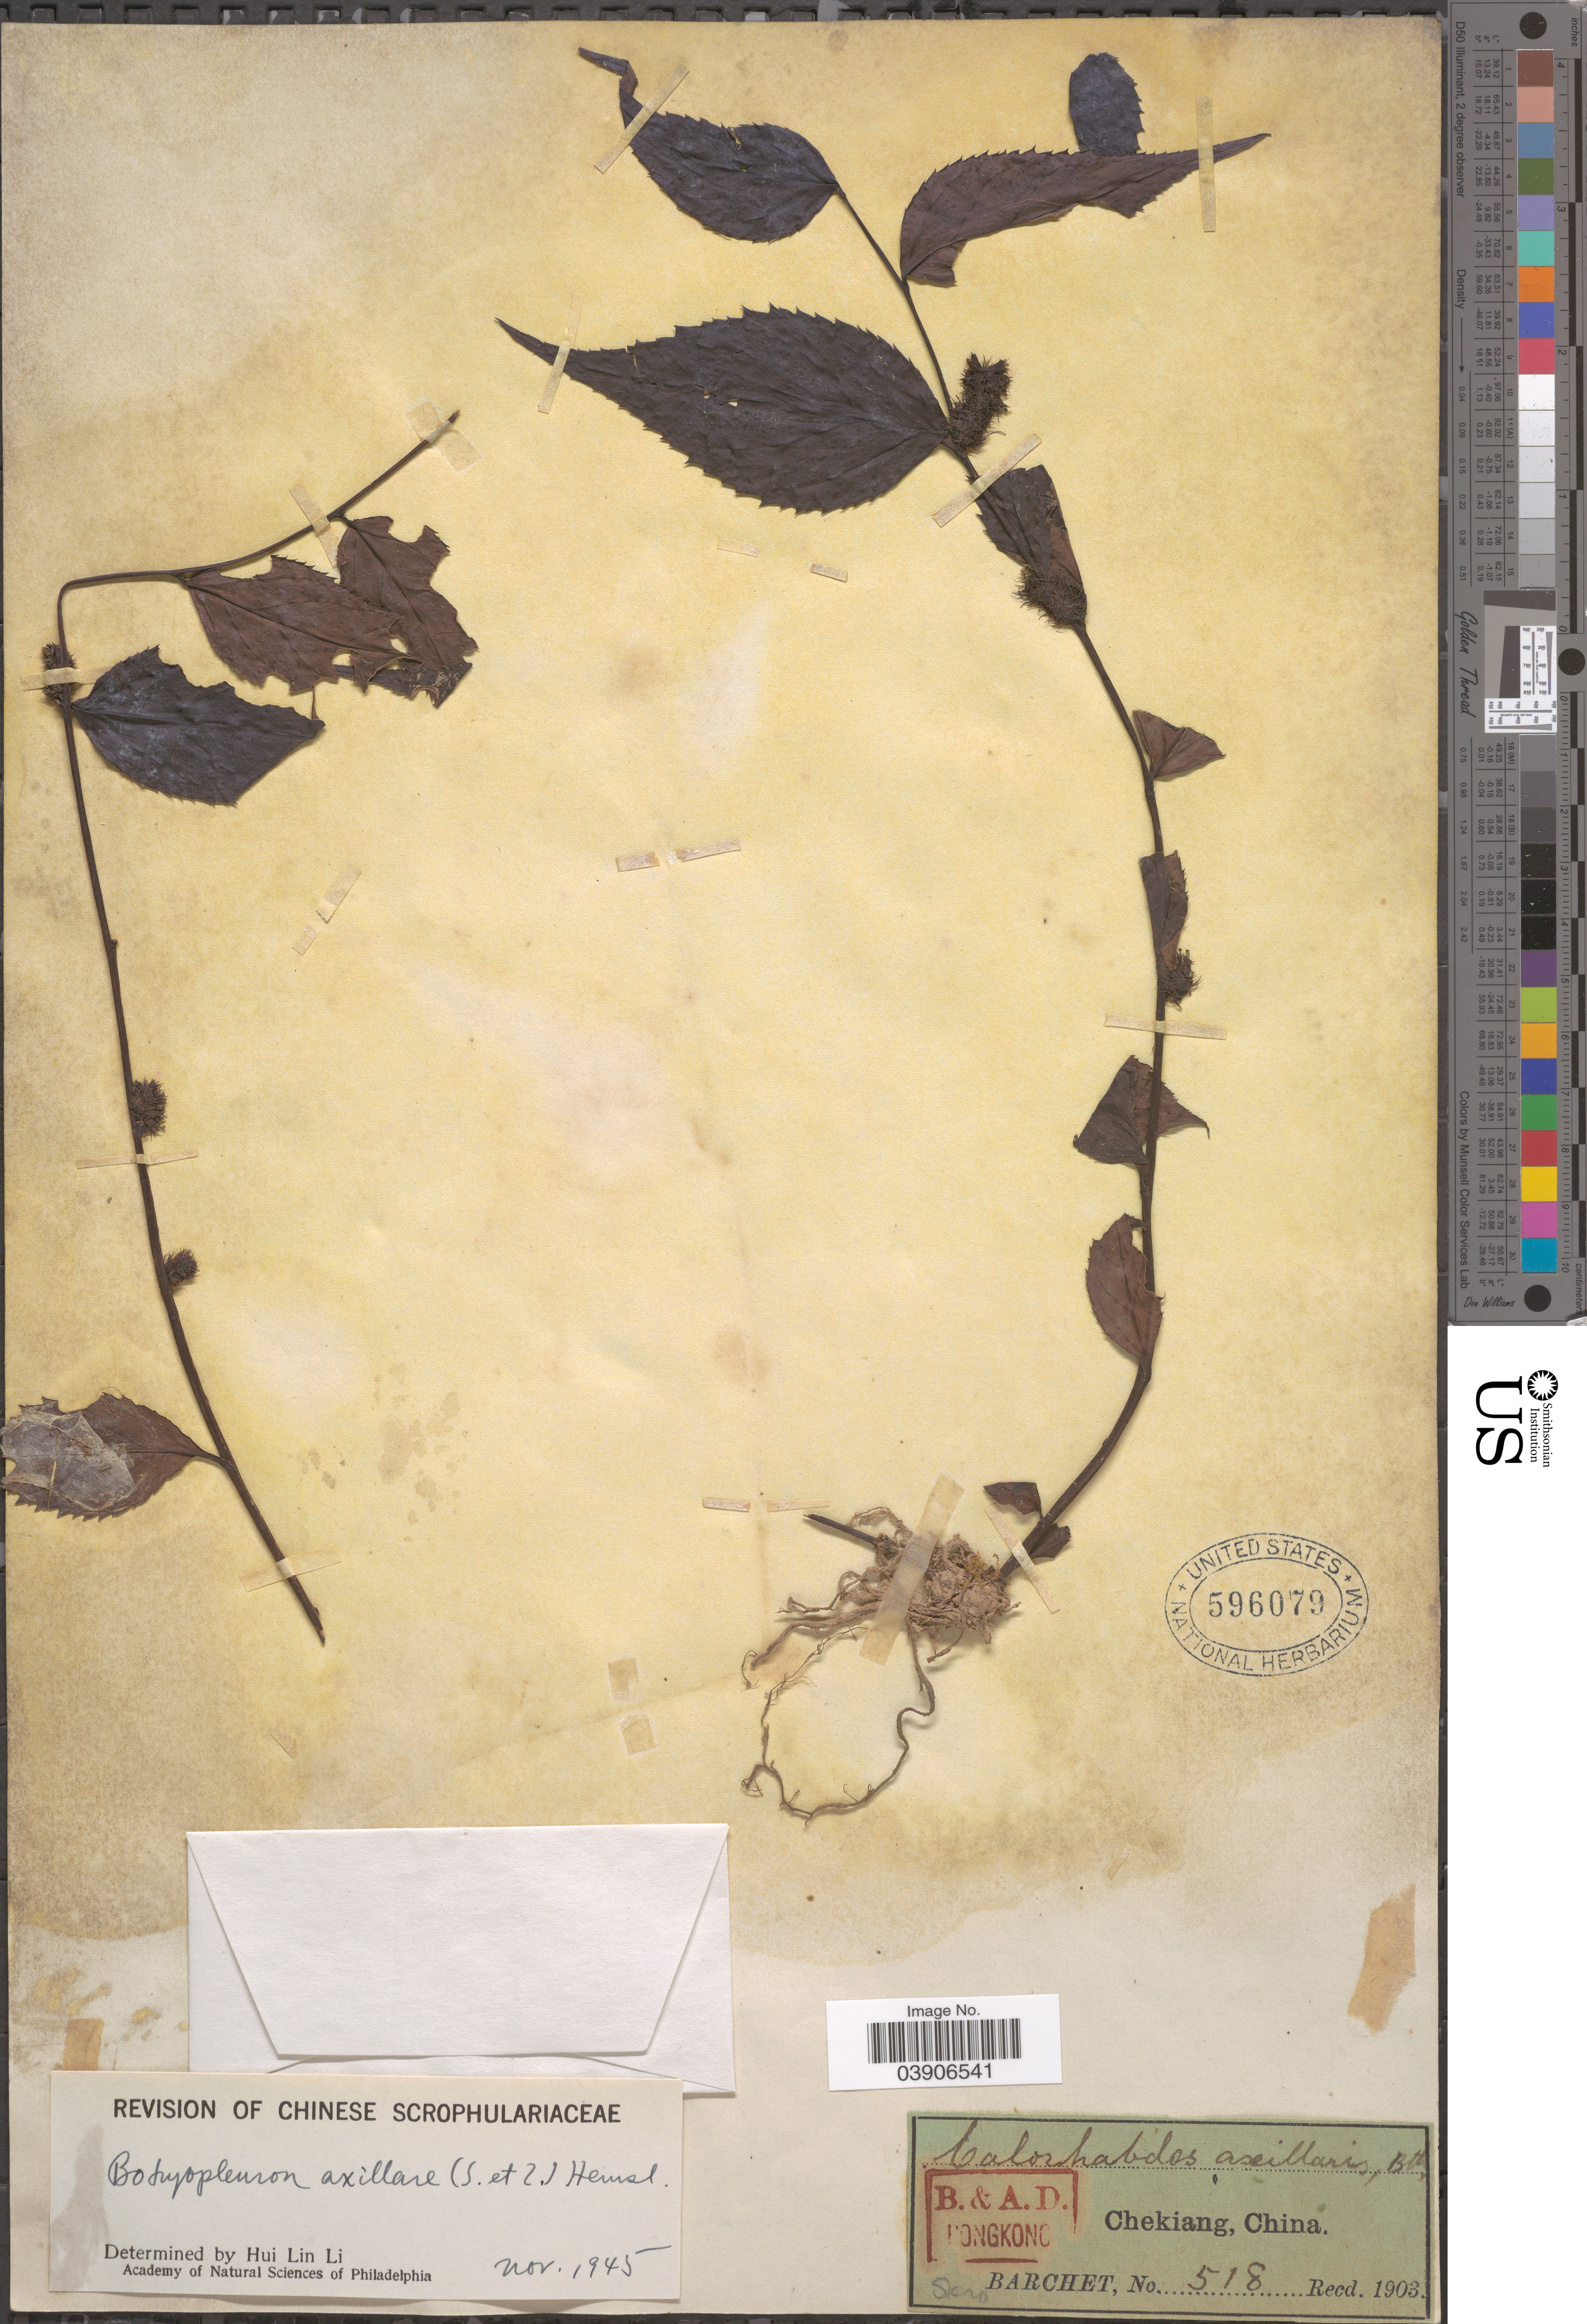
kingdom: Plantae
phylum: Tracheophyta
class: Magnoliopsida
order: Lamiales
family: Plantaginaceae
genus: Botryopleuron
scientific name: Botryopleuron axillare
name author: (Siebold & Zucc.) Hemsl.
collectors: Barchet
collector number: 518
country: China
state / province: Zhejiang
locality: Chekiang.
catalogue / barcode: US 596079